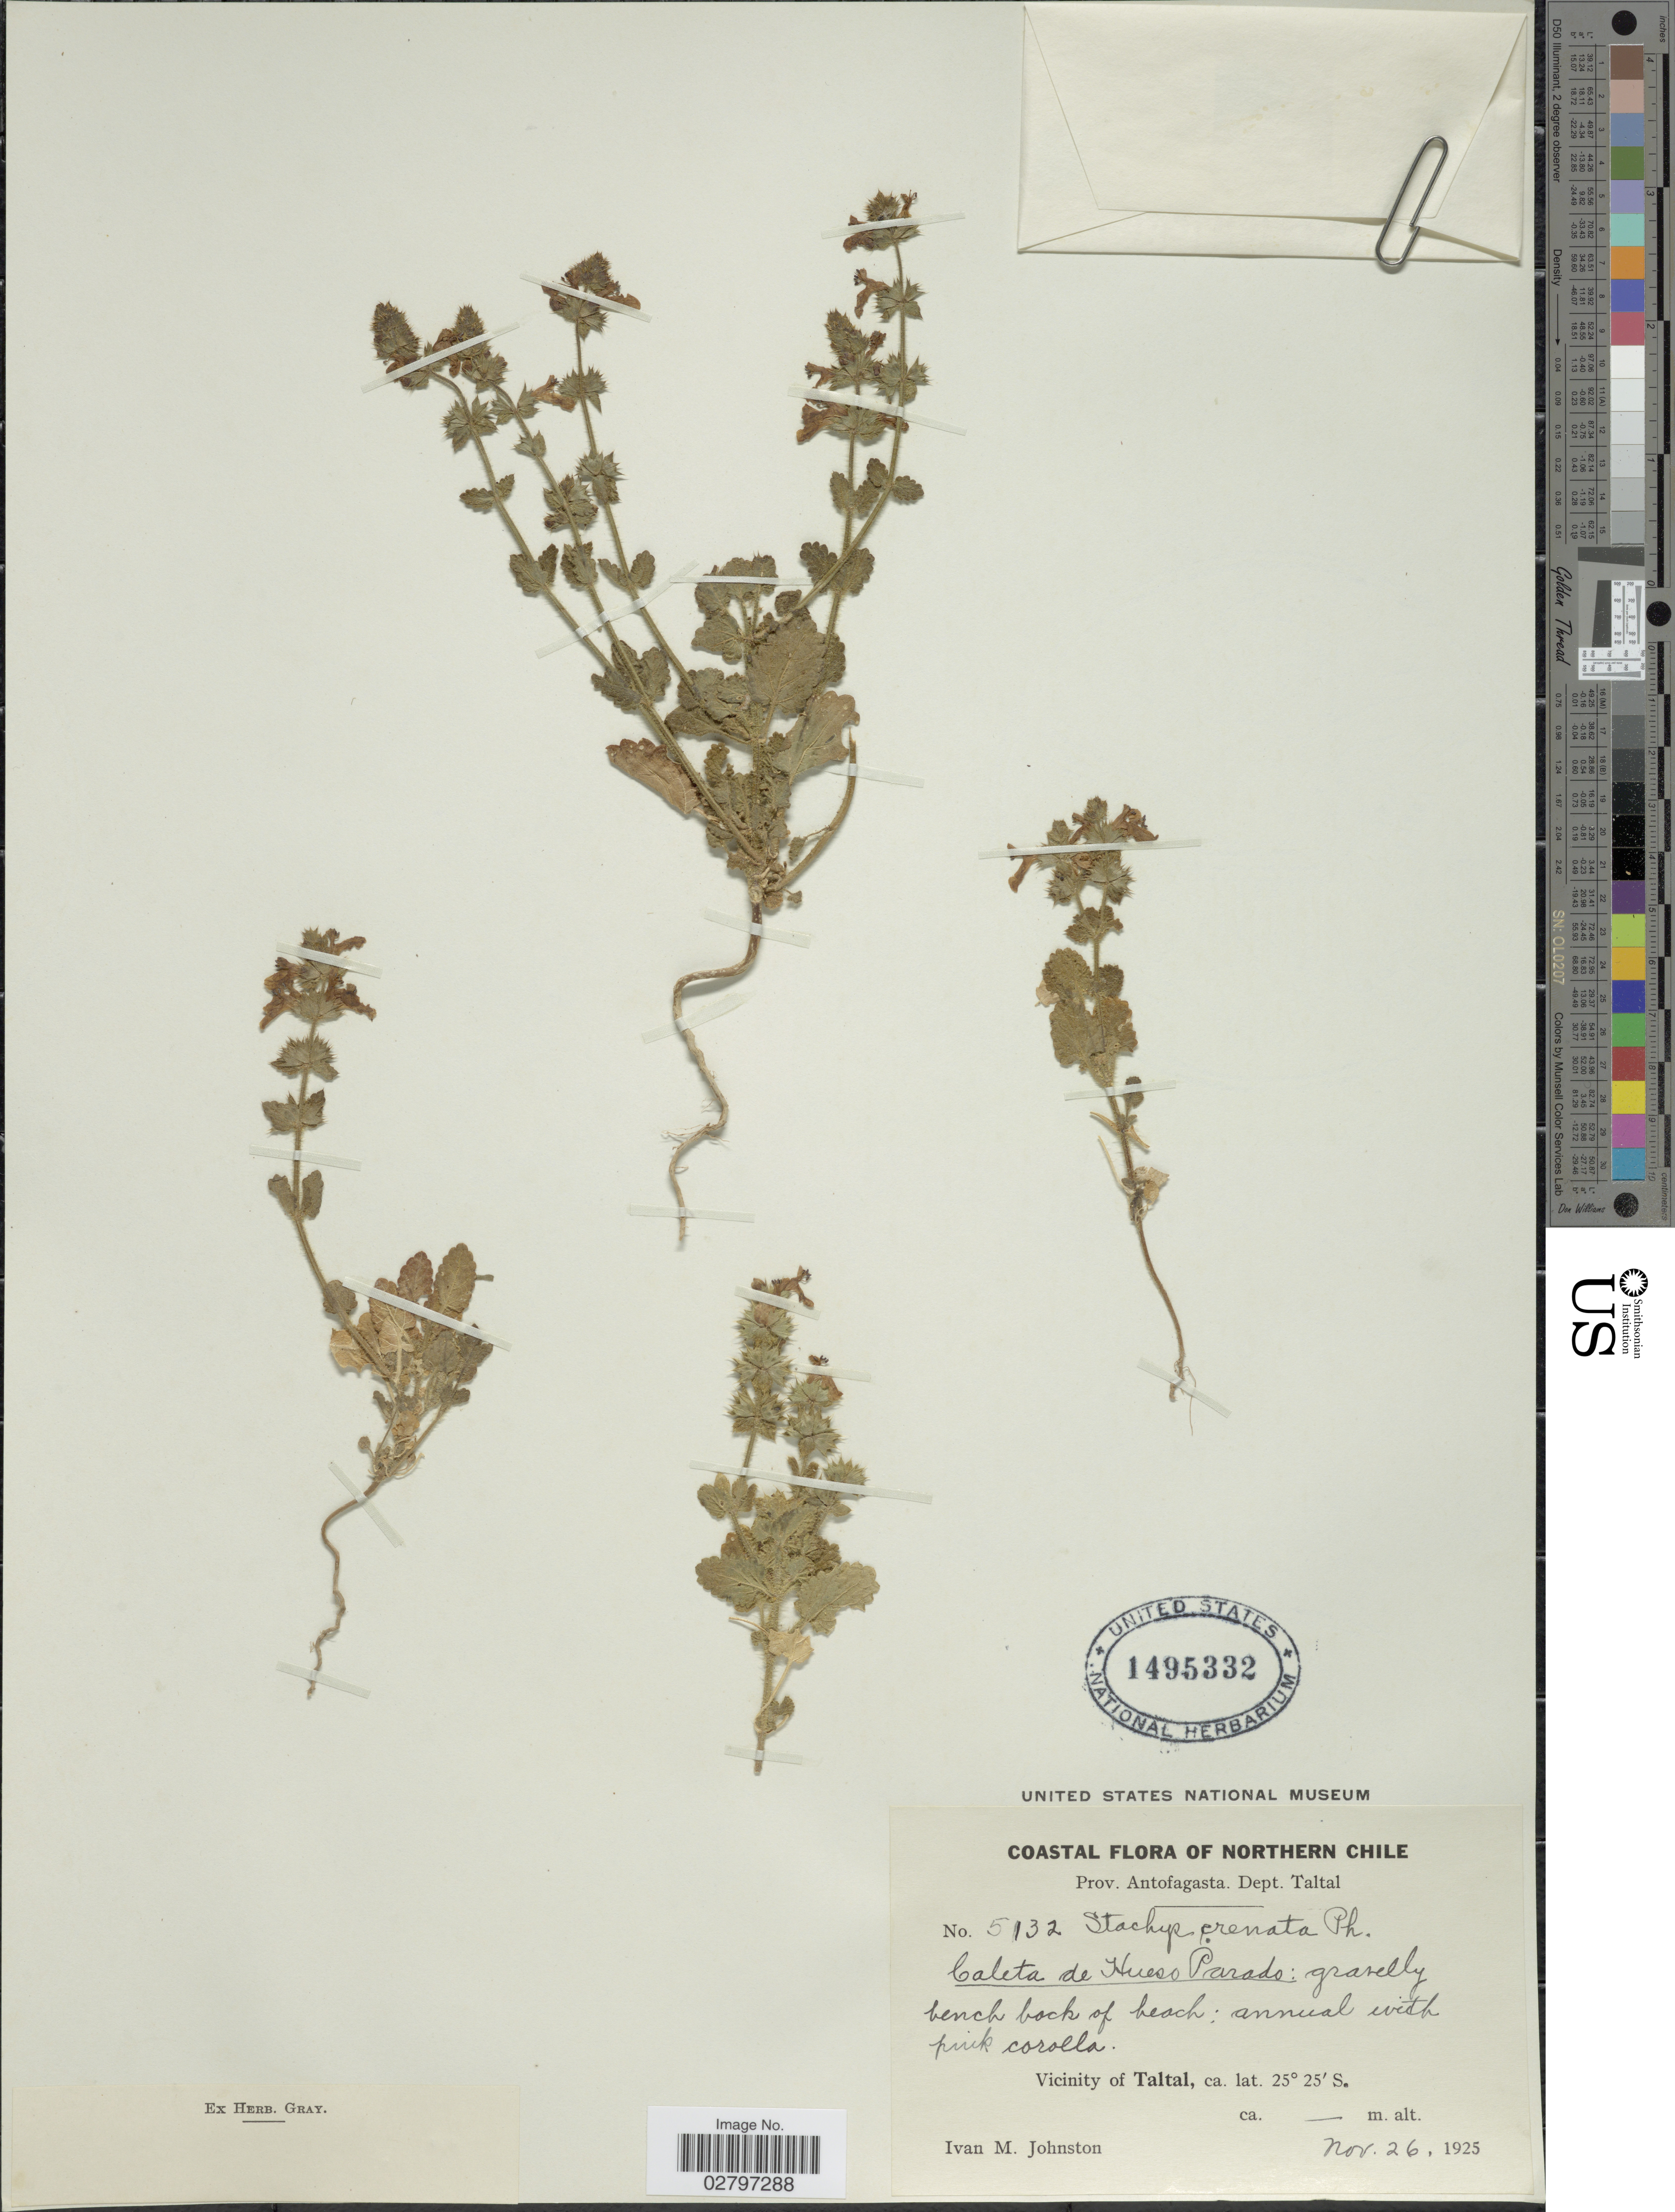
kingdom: Plantae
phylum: Tracheophyta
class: Magnoliopsida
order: Lamiales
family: Lamiaceae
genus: Stachys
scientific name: Stachys crenata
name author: Raf.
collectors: I.M. Johnston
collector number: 5132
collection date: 1925-11-26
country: Chile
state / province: Antofagasta (II)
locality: Northern Chile, Dept. Taltal, Vicinity of Taltal.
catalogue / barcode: US 1495332